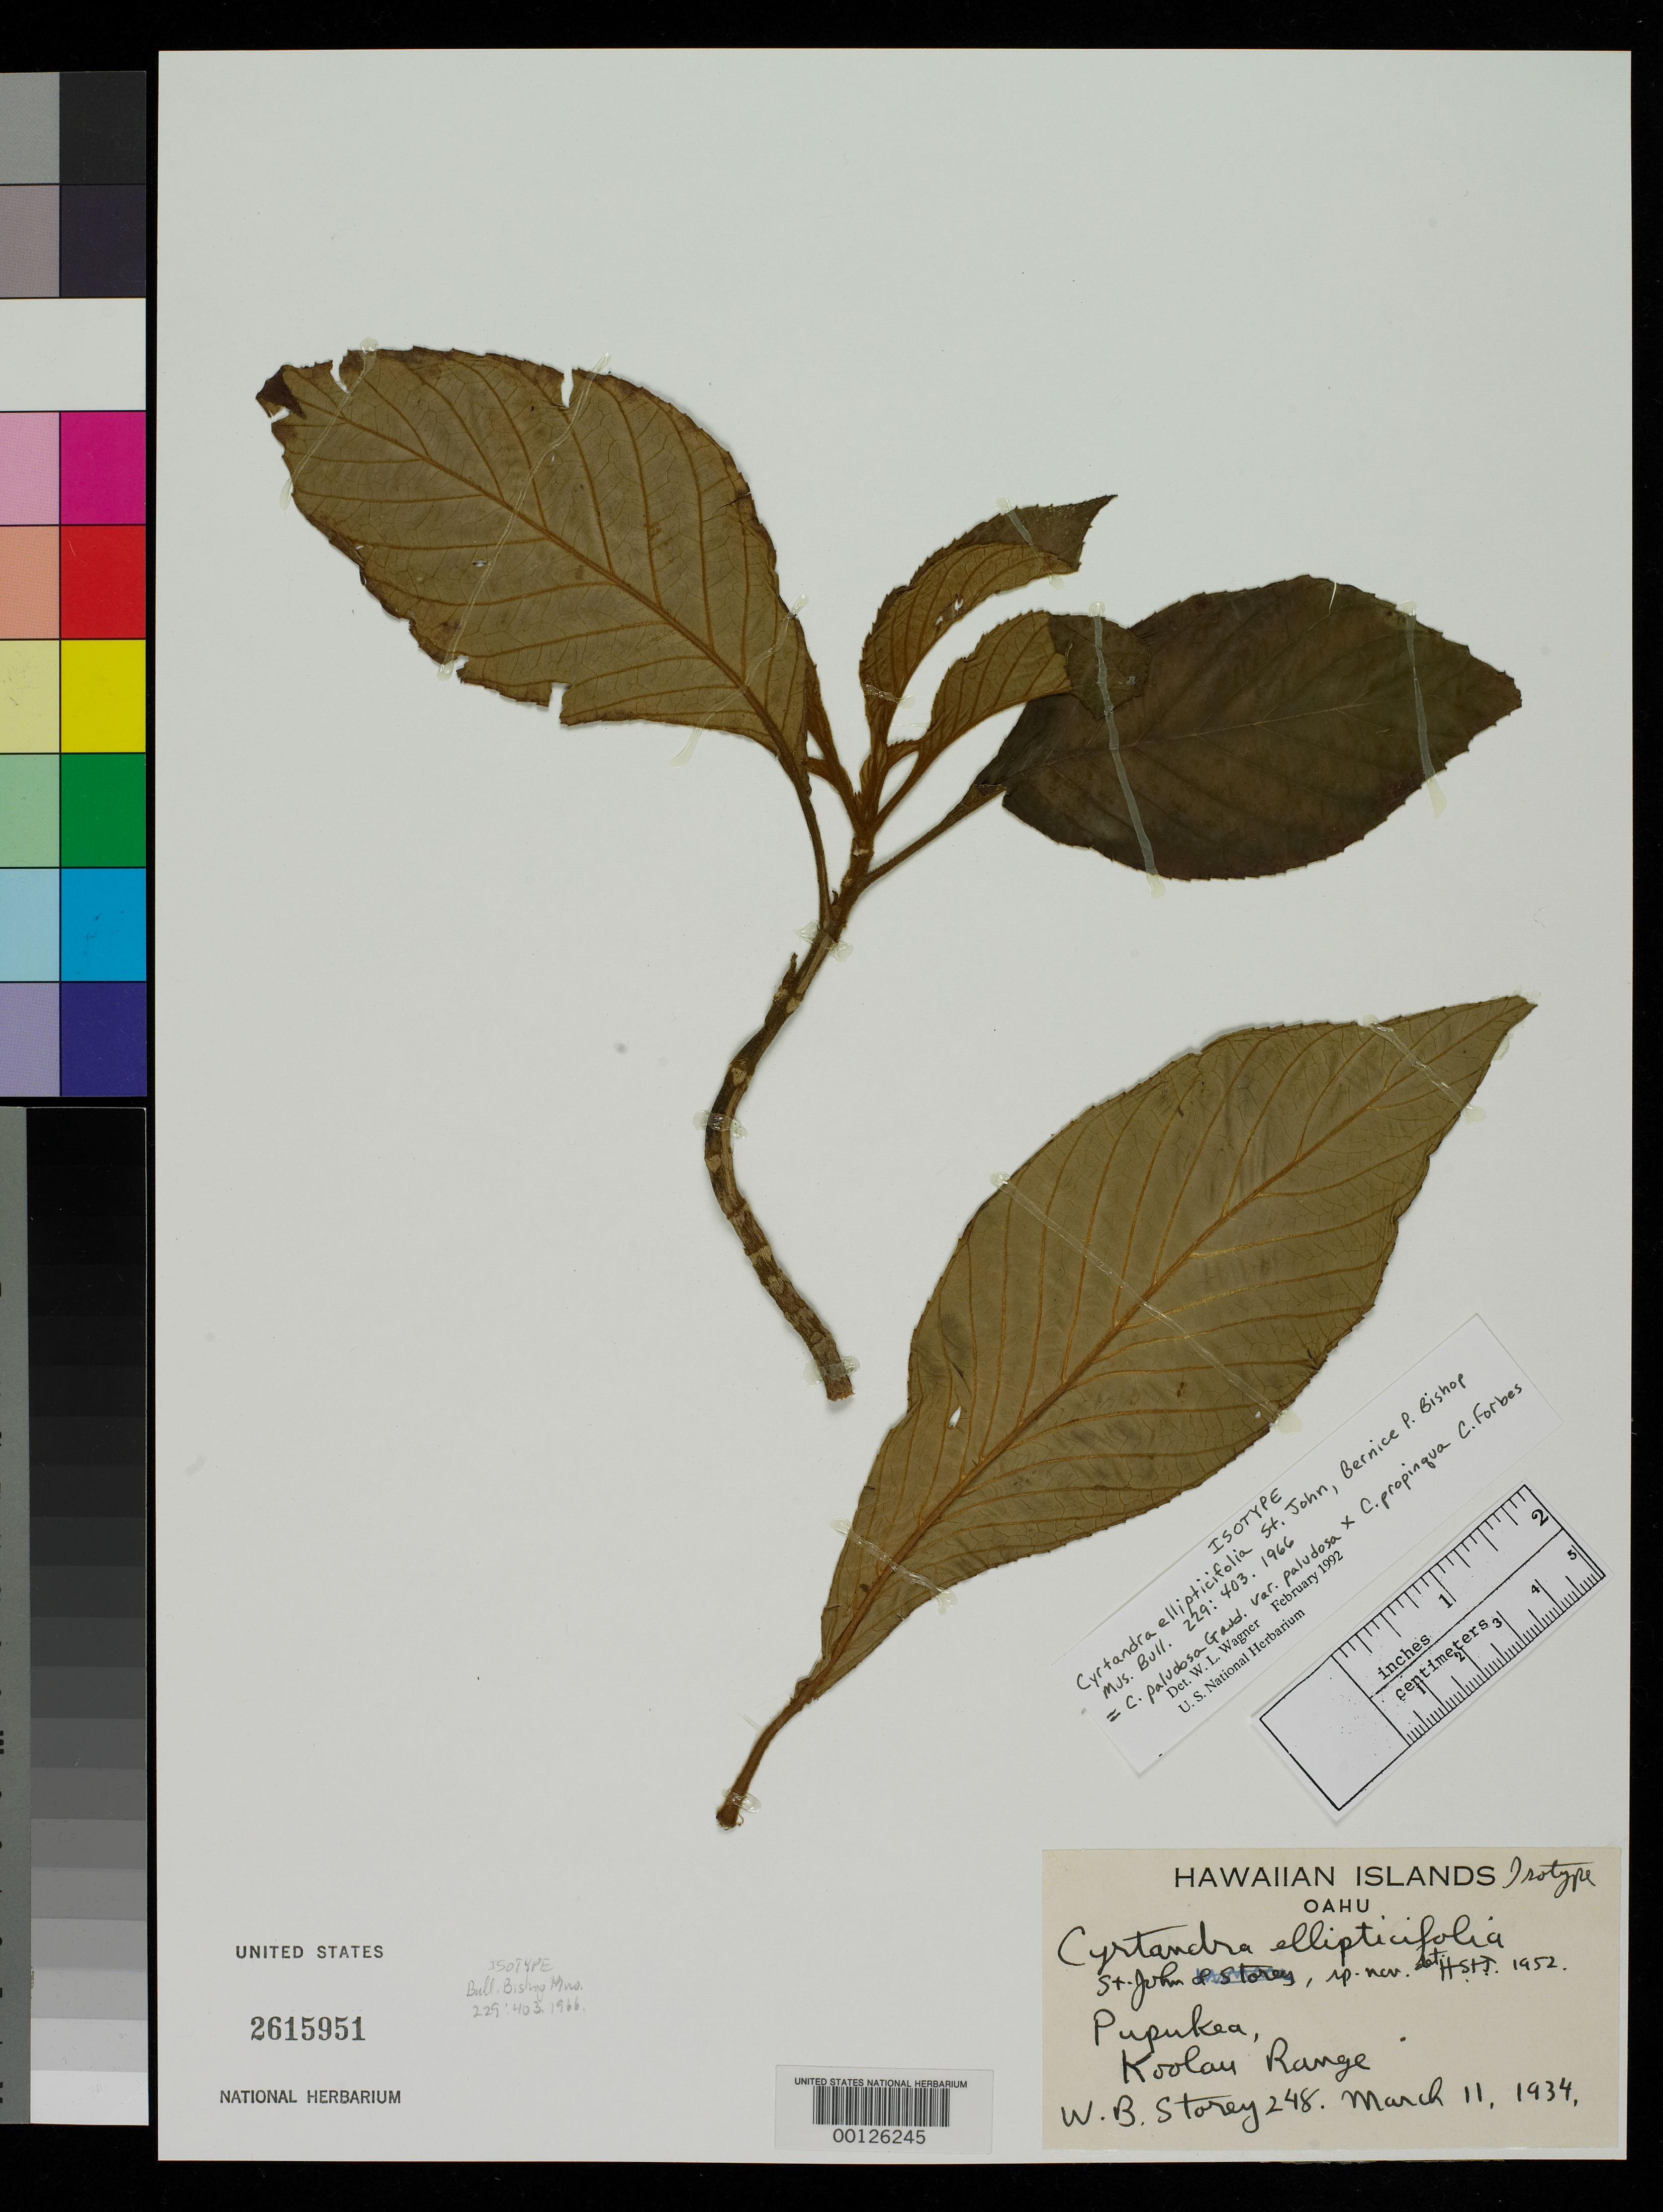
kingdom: Plantae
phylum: Tracheophyta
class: Magnoliopsida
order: Lamiales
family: Gesneriaceae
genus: Cyrtandra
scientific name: Cyrtandra ellipticifolia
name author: H. St. John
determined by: Wagner, W. L., (BOT), Smithsonian Institution - National Museum of Natural History (UNITED STATES)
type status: Isotype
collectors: W. Storey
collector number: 248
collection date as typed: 11 Mar 1934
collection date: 1934-03-11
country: United States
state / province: Hawaii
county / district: Honolulu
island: Oahu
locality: Pupukea, Koolau Range.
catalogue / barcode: US 2615951